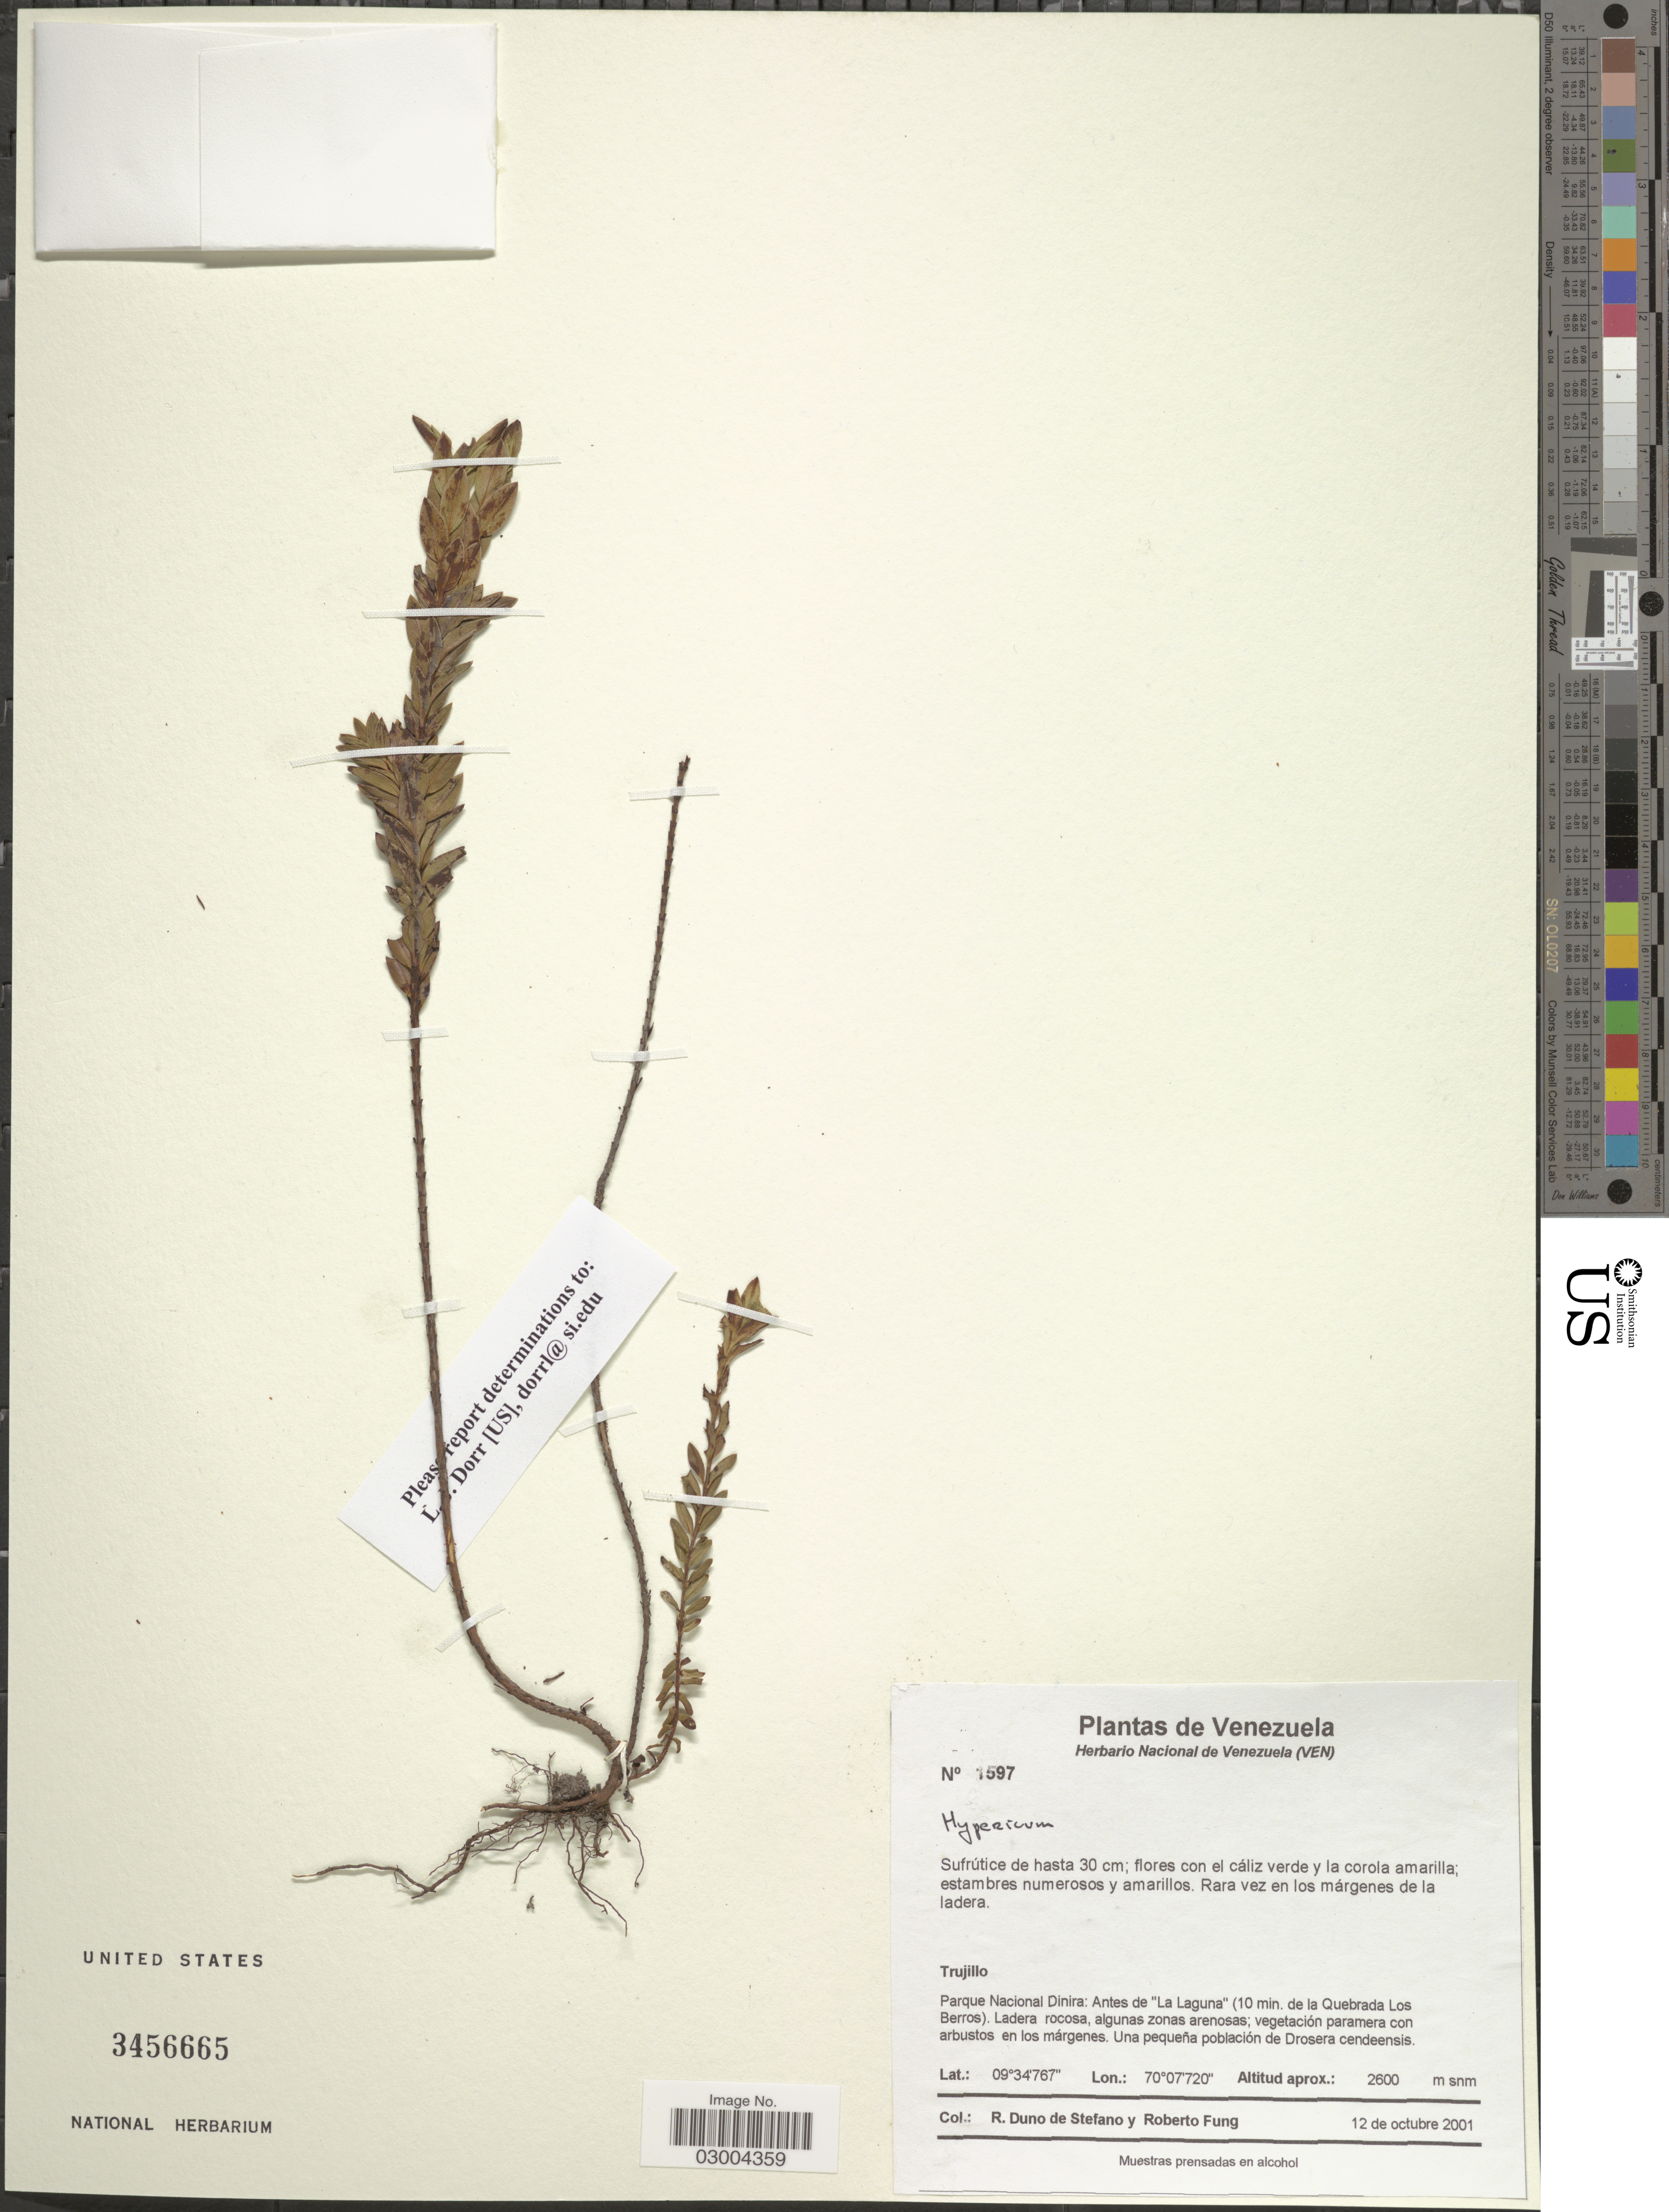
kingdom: Plantae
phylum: Tracheophyta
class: Magnoliopsida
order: Malpighiales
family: Hypericaceae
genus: Hypericum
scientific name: Hypericum sp.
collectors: R. Duno de Stefano & R. Fung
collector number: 1597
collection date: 2001-10-12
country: Venezuela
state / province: Trujillo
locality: Parque Nacional Dinira: Antes de "La Laguna" (10 min. de la Quebrada Los Berros).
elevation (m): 2600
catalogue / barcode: US 3456665